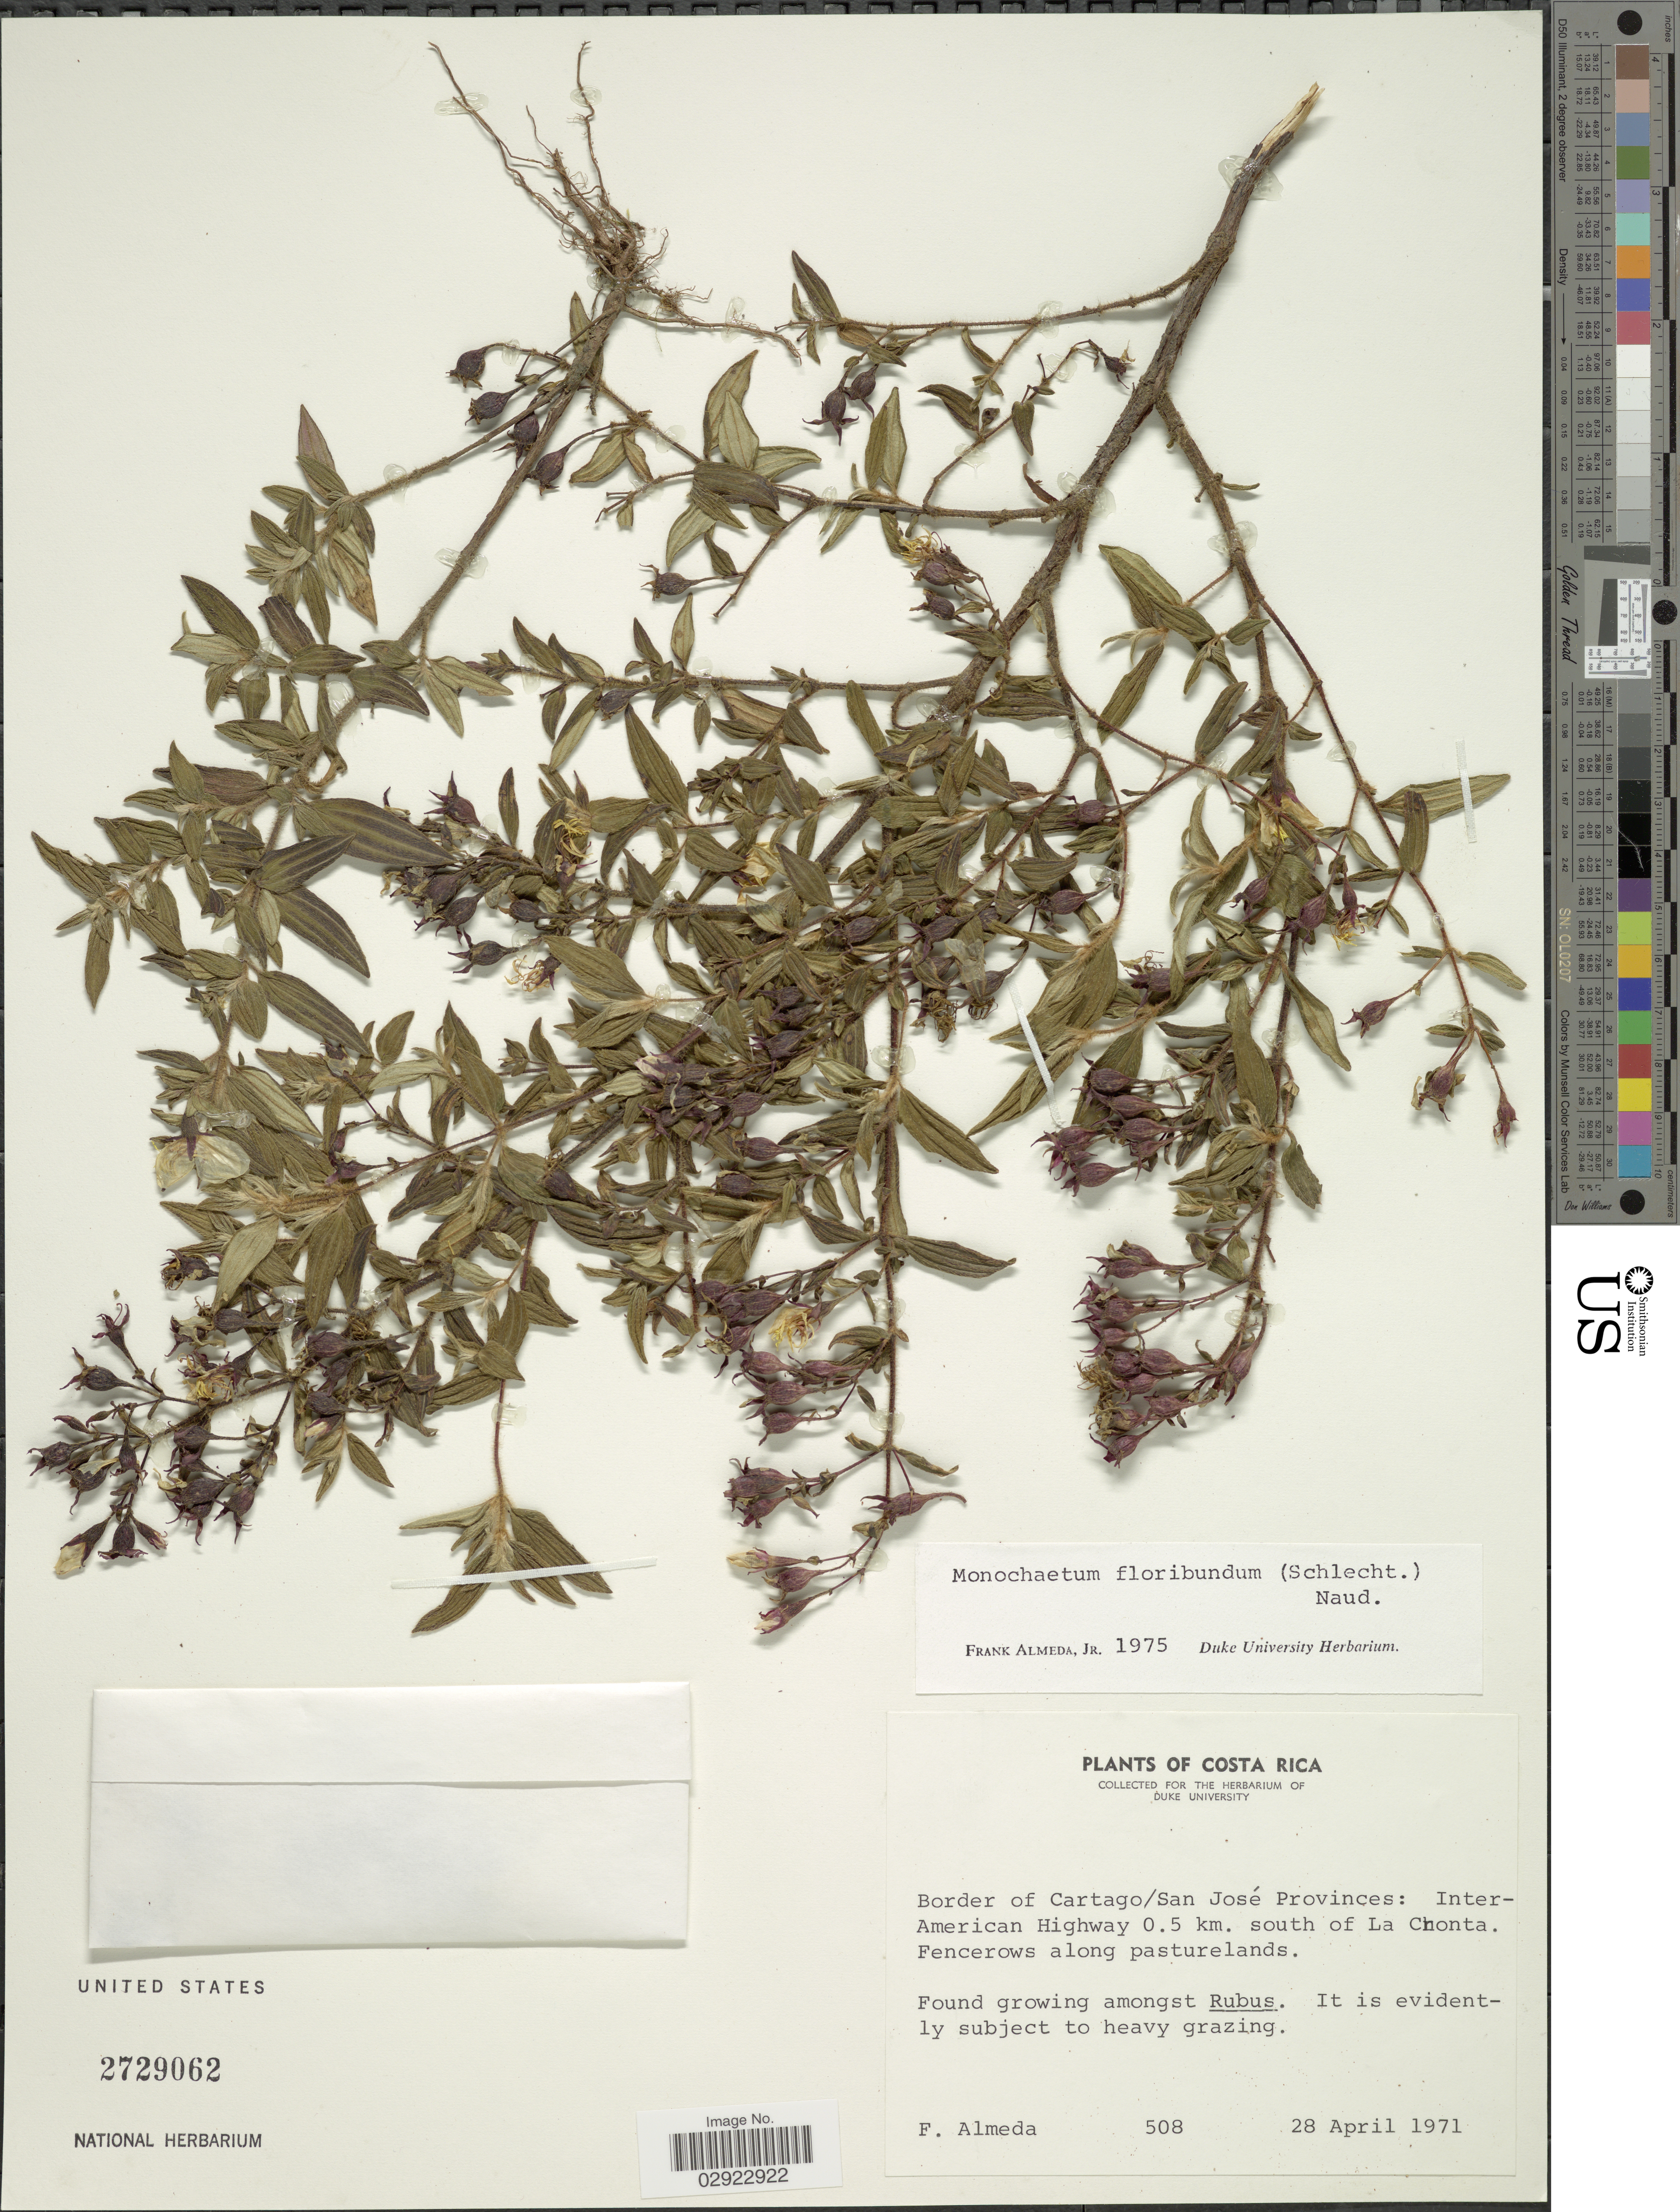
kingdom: Plantae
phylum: Tracheophyta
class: Magnoliopsida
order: Myrtales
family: Melastomataceae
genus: Monochaetum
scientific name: Monochaetum floribundum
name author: (Schltdl.) Naudin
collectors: F. Almeda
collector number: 508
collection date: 1971-04-28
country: Costa Rica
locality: Border of Cartago/ San José Provinces: Inter-American Highway 0.5 km. south of La Chonta.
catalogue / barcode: US 2729062